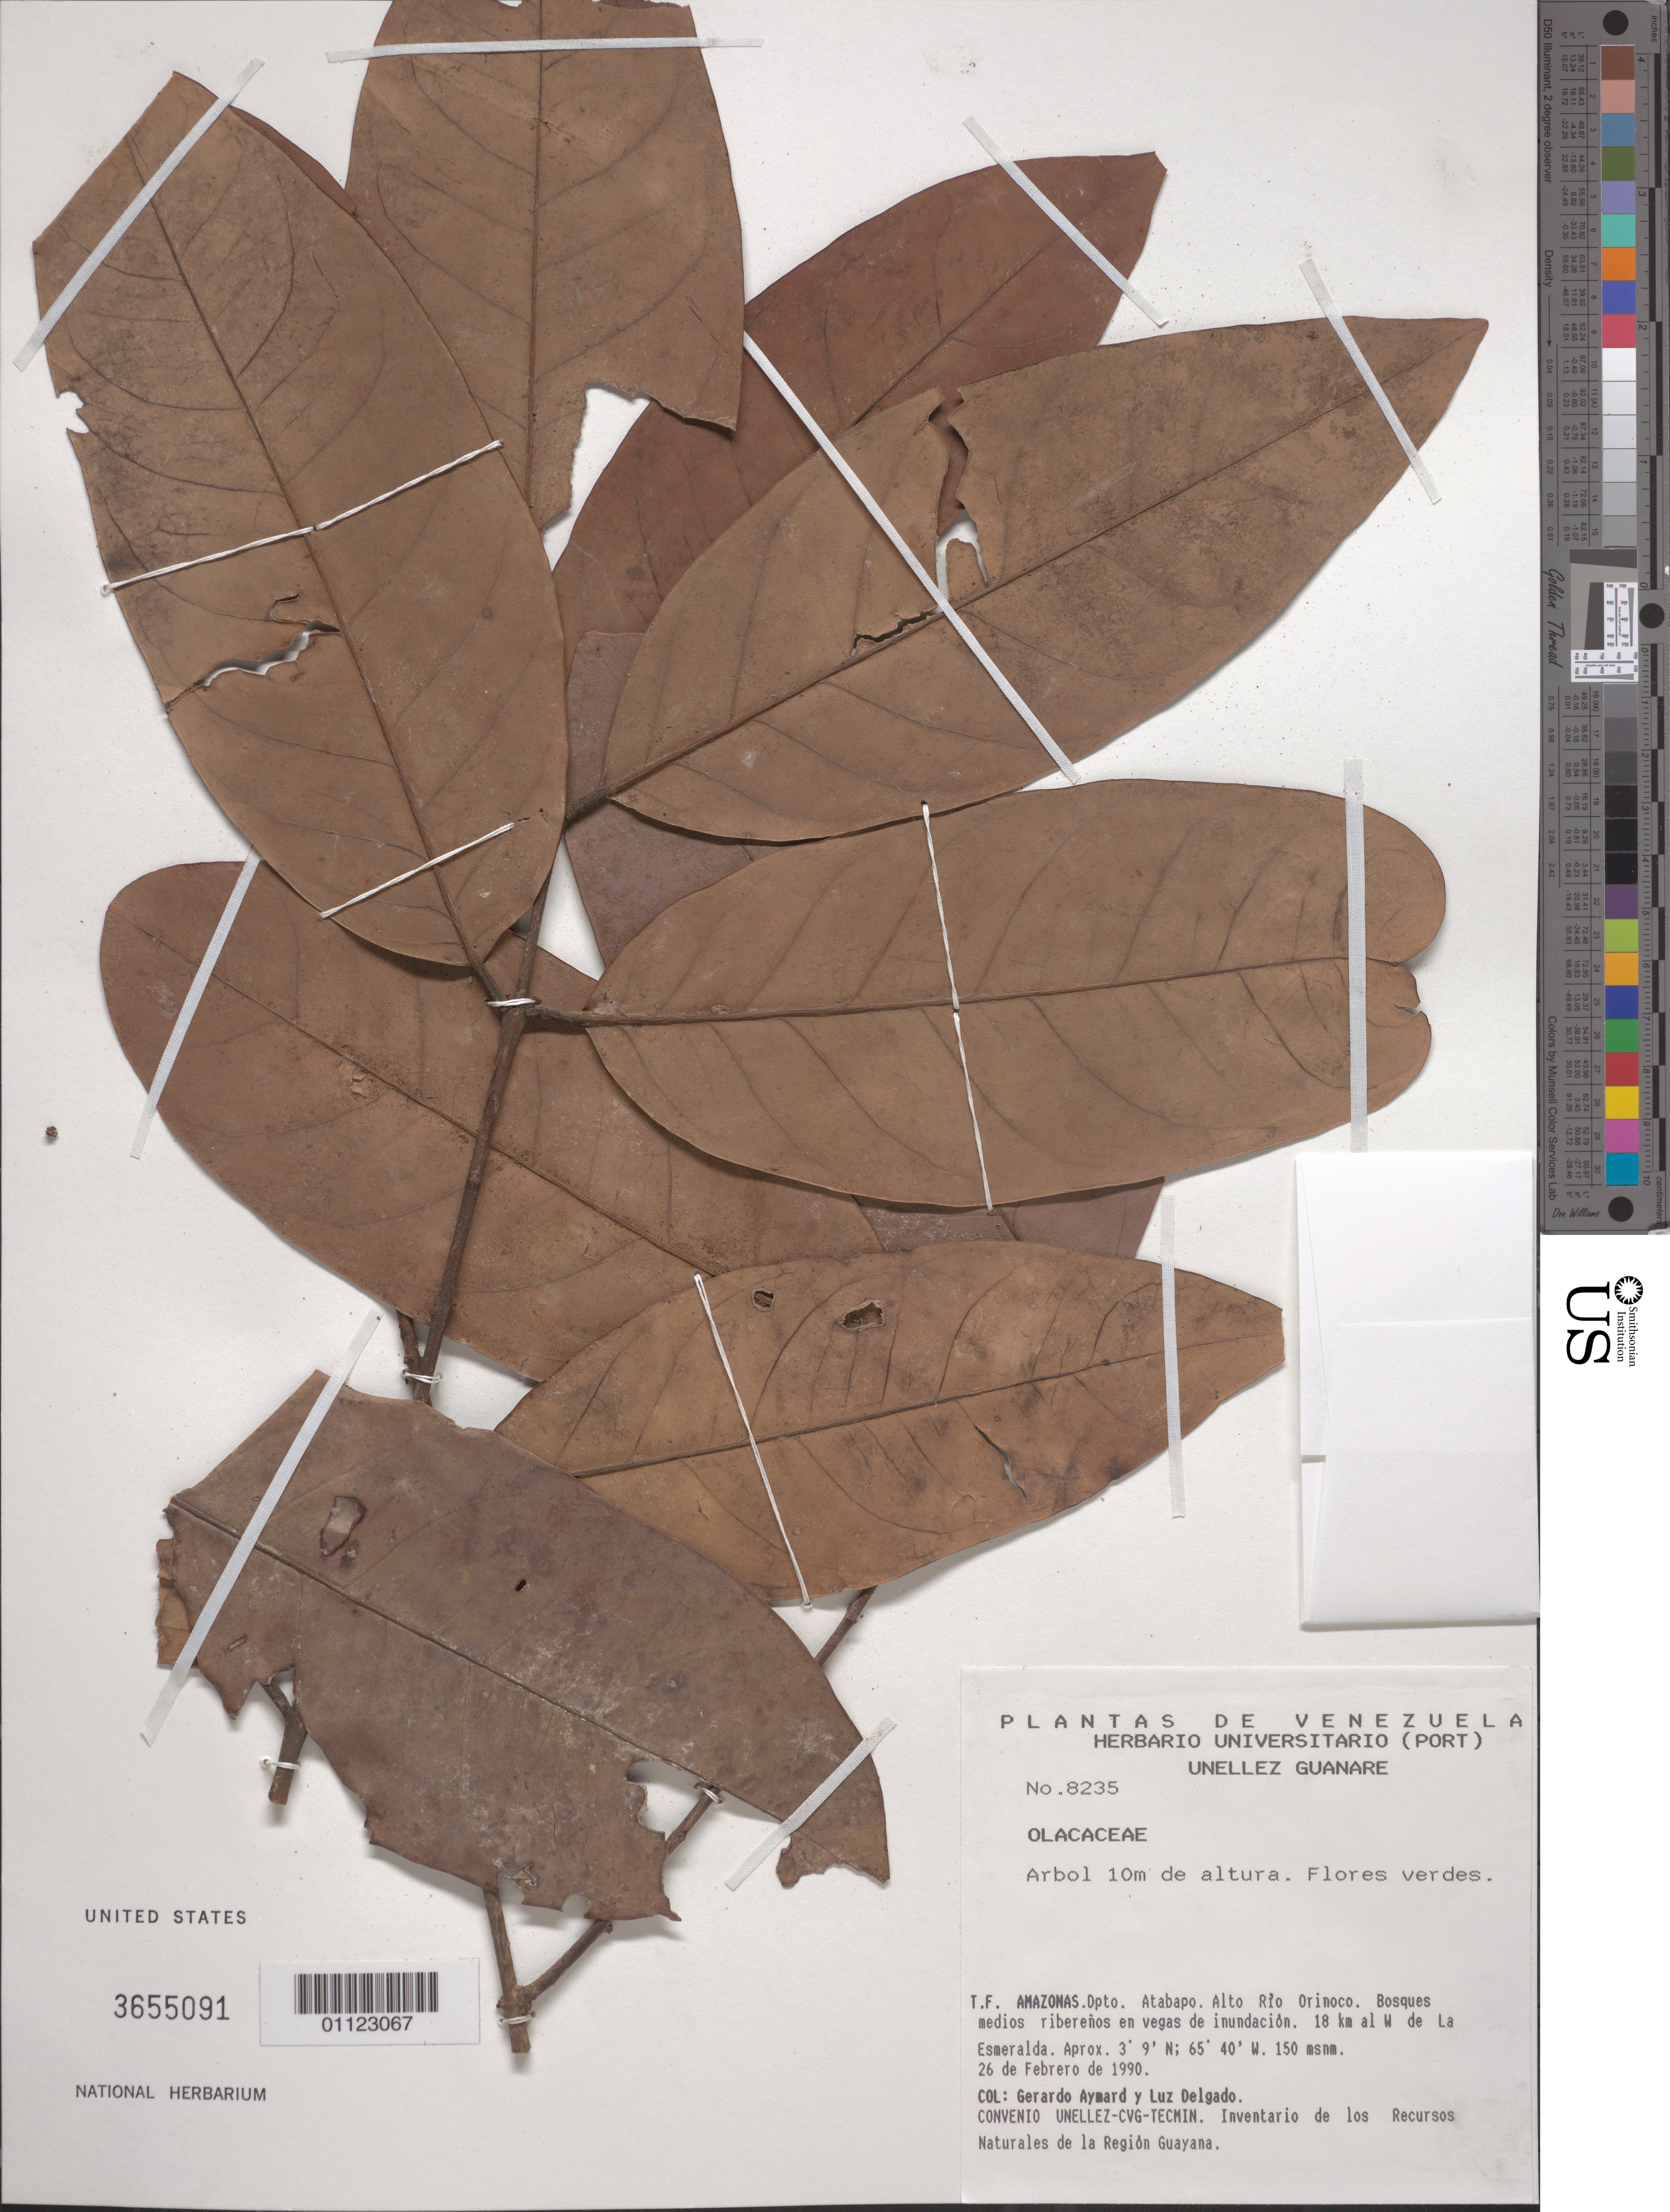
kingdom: Plantae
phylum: Tracheophyta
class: Magnoliopsida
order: Santalales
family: Olacaceae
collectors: G. A. Aymard & L. Delgado V.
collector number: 8235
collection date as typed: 26 de Febrero de 1990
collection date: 1990-02-26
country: Venezuela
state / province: Amazonas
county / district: Atabapo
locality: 18 km al W de La Esmeralda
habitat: Boques medios riberenos en vegas de inundacion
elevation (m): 150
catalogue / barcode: US 3655091